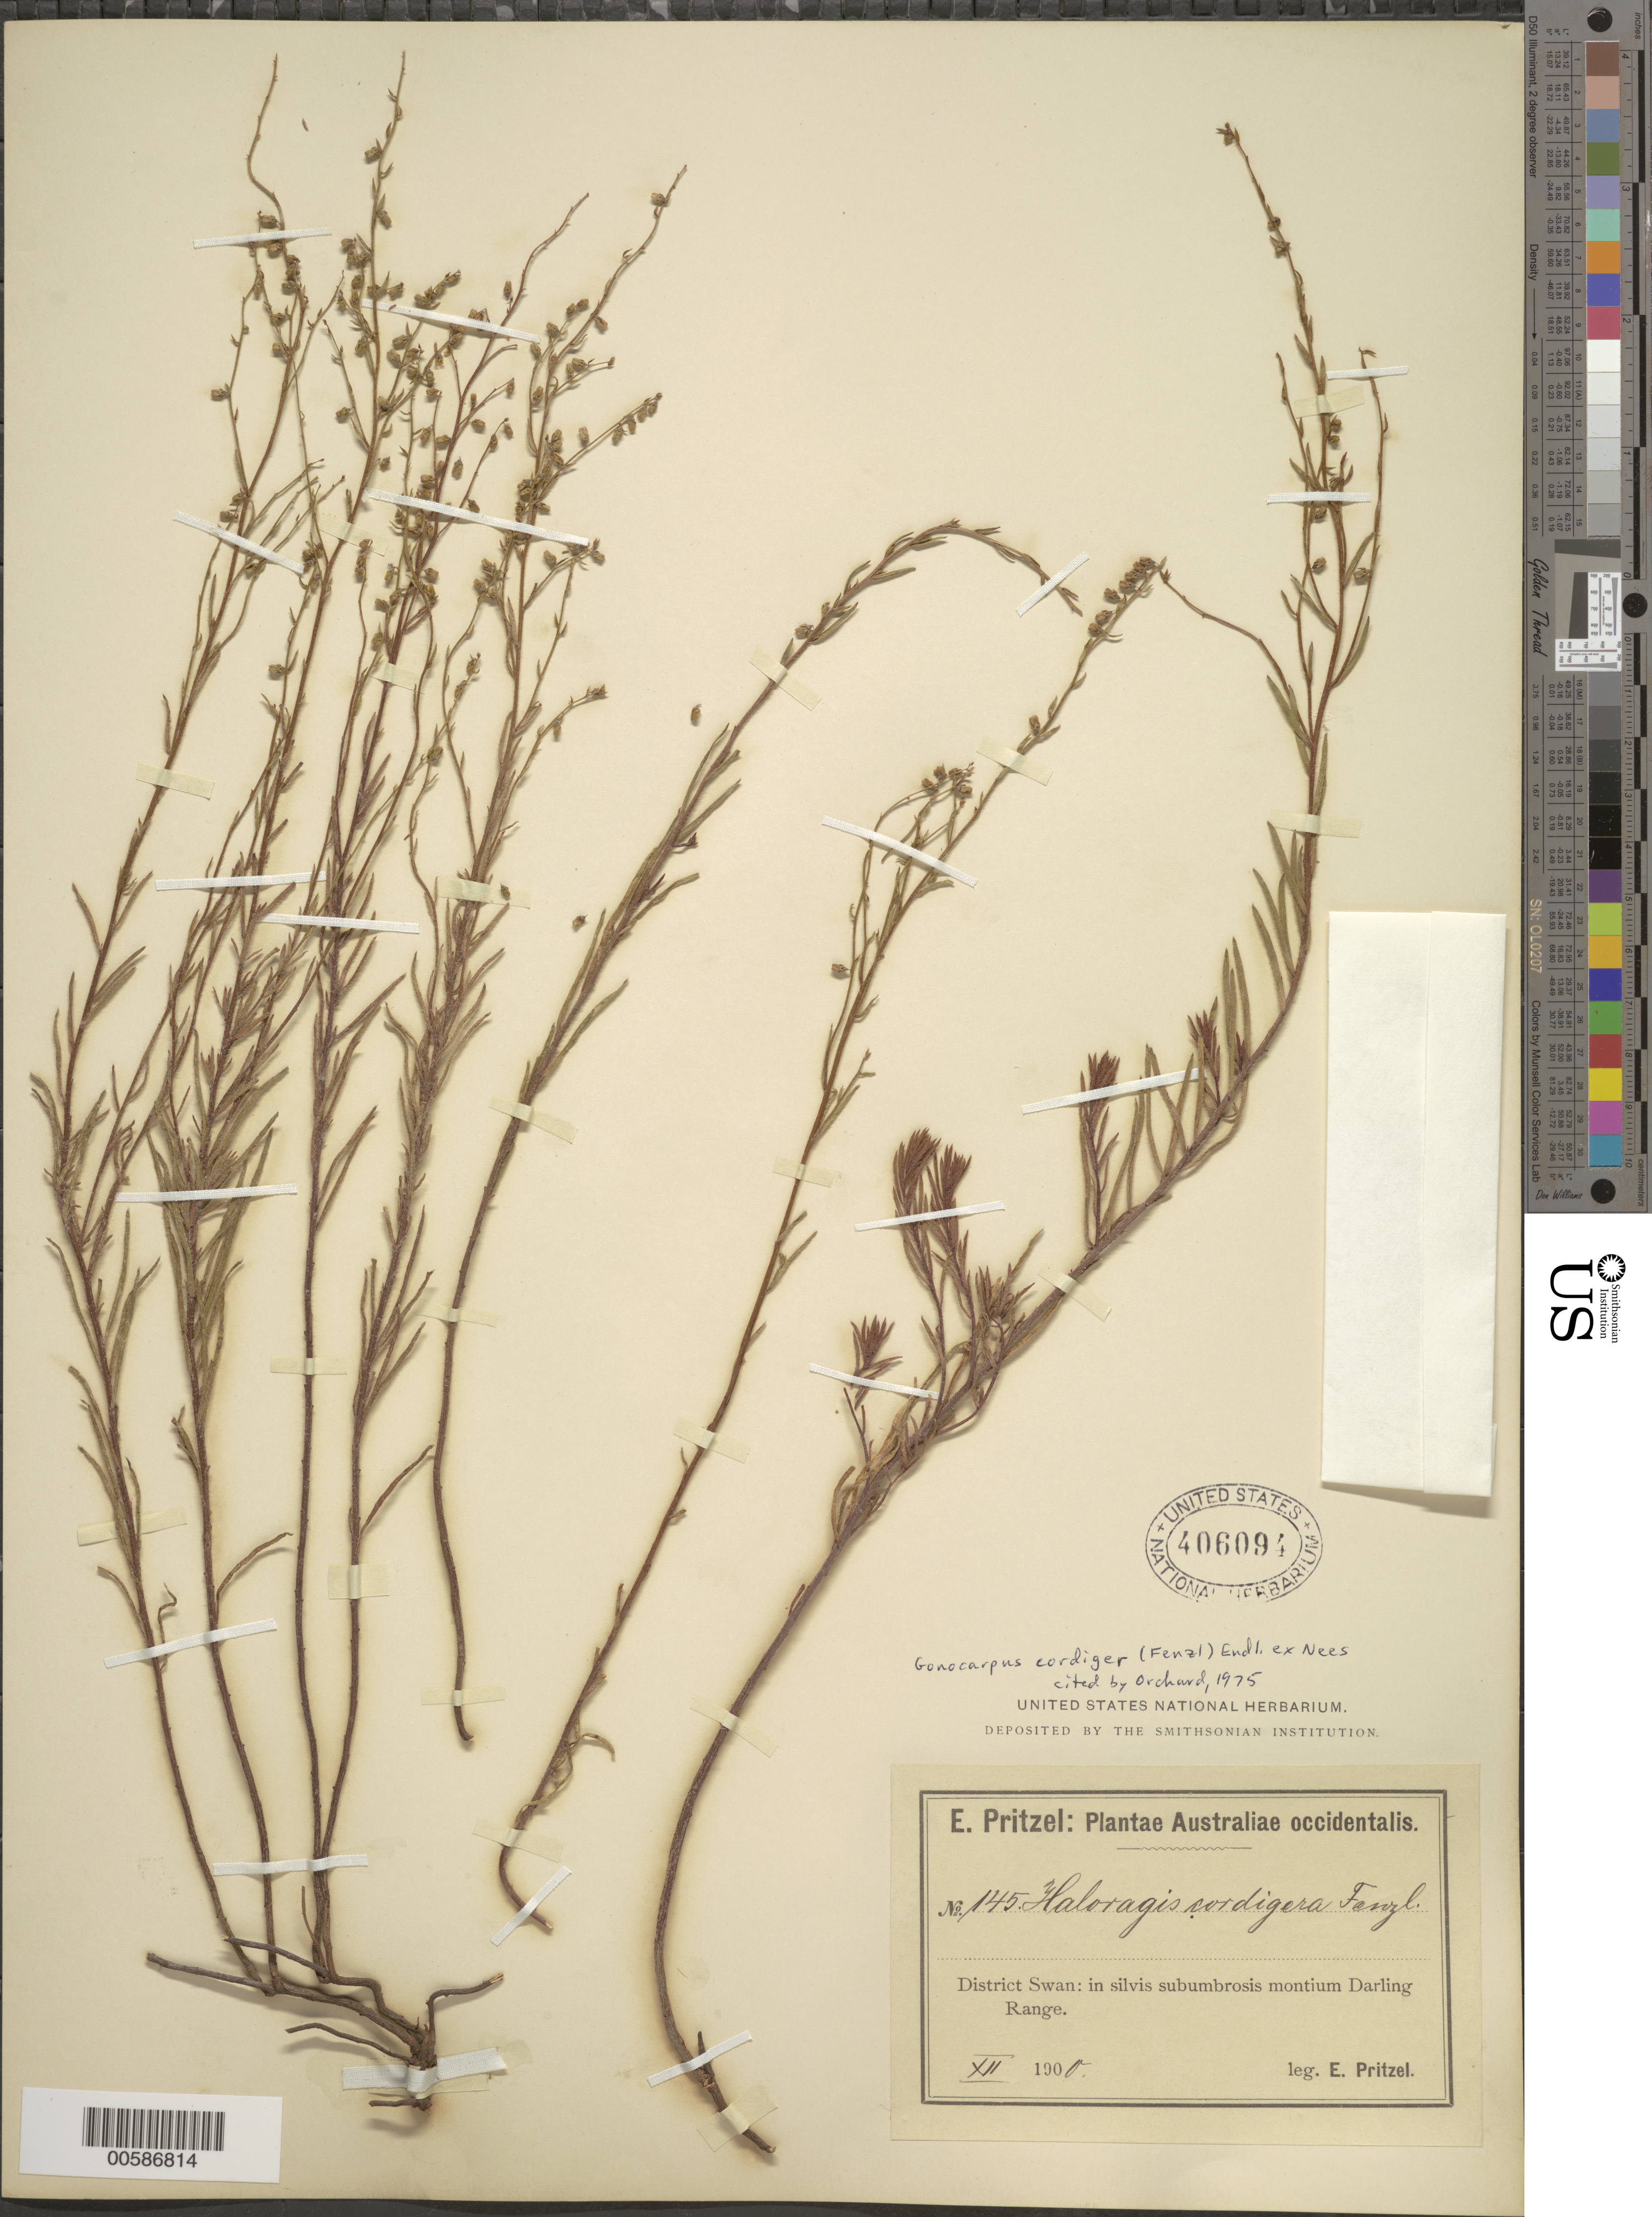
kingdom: Plantae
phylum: Tracheophyta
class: Magnoliopsida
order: Saxifragales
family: Haloragaceae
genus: Gonocarpus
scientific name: Gonocarpus cordiger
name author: (Fenzl) Endl. ex Nees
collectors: E. G. Pritzel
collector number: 145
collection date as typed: Dec 1900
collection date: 1900-12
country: Australia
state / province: Western Australia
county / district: Swan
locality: Darling Range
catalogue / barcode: US 406094